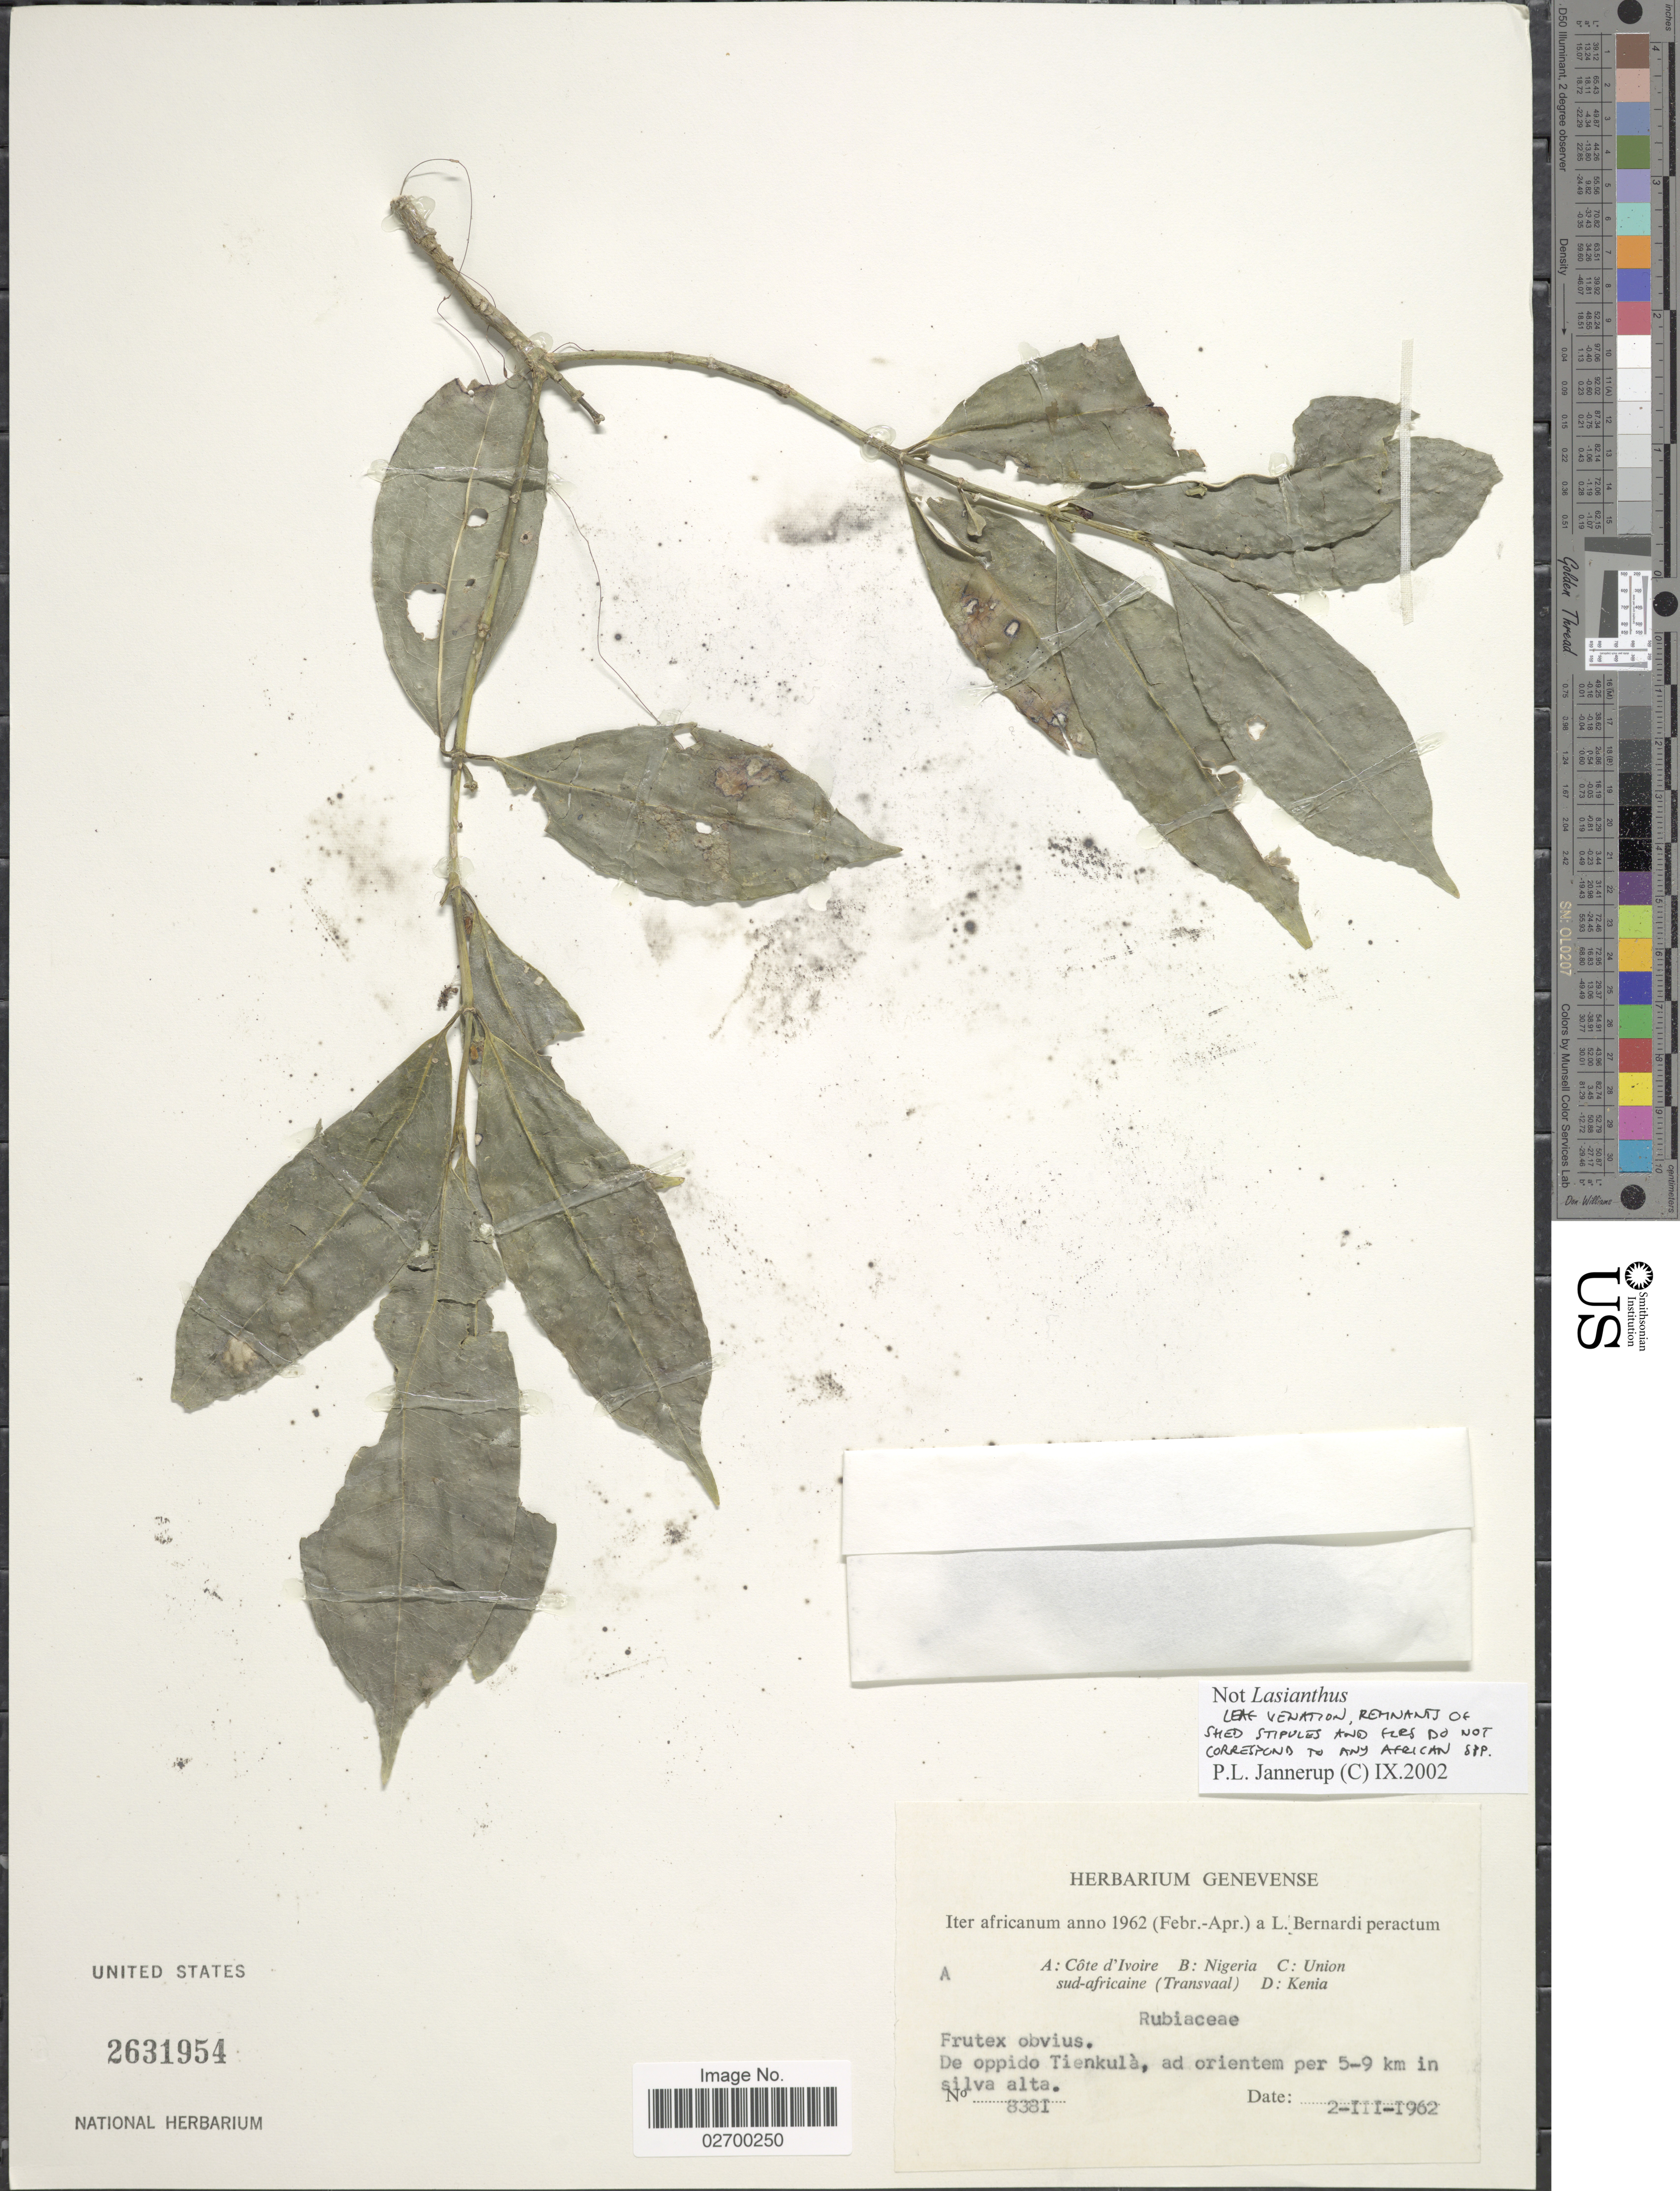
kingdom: Plantae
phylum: Tracheophyta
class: Magnoliopsida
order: Gentianales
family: Rubiaceae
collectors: L. Bernardi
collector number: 8381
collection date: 1962-03-02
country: Ivory Coast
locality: De oppido Tienkula, ad orientem per 5-9 km in silva alta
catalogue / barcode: US 2631954